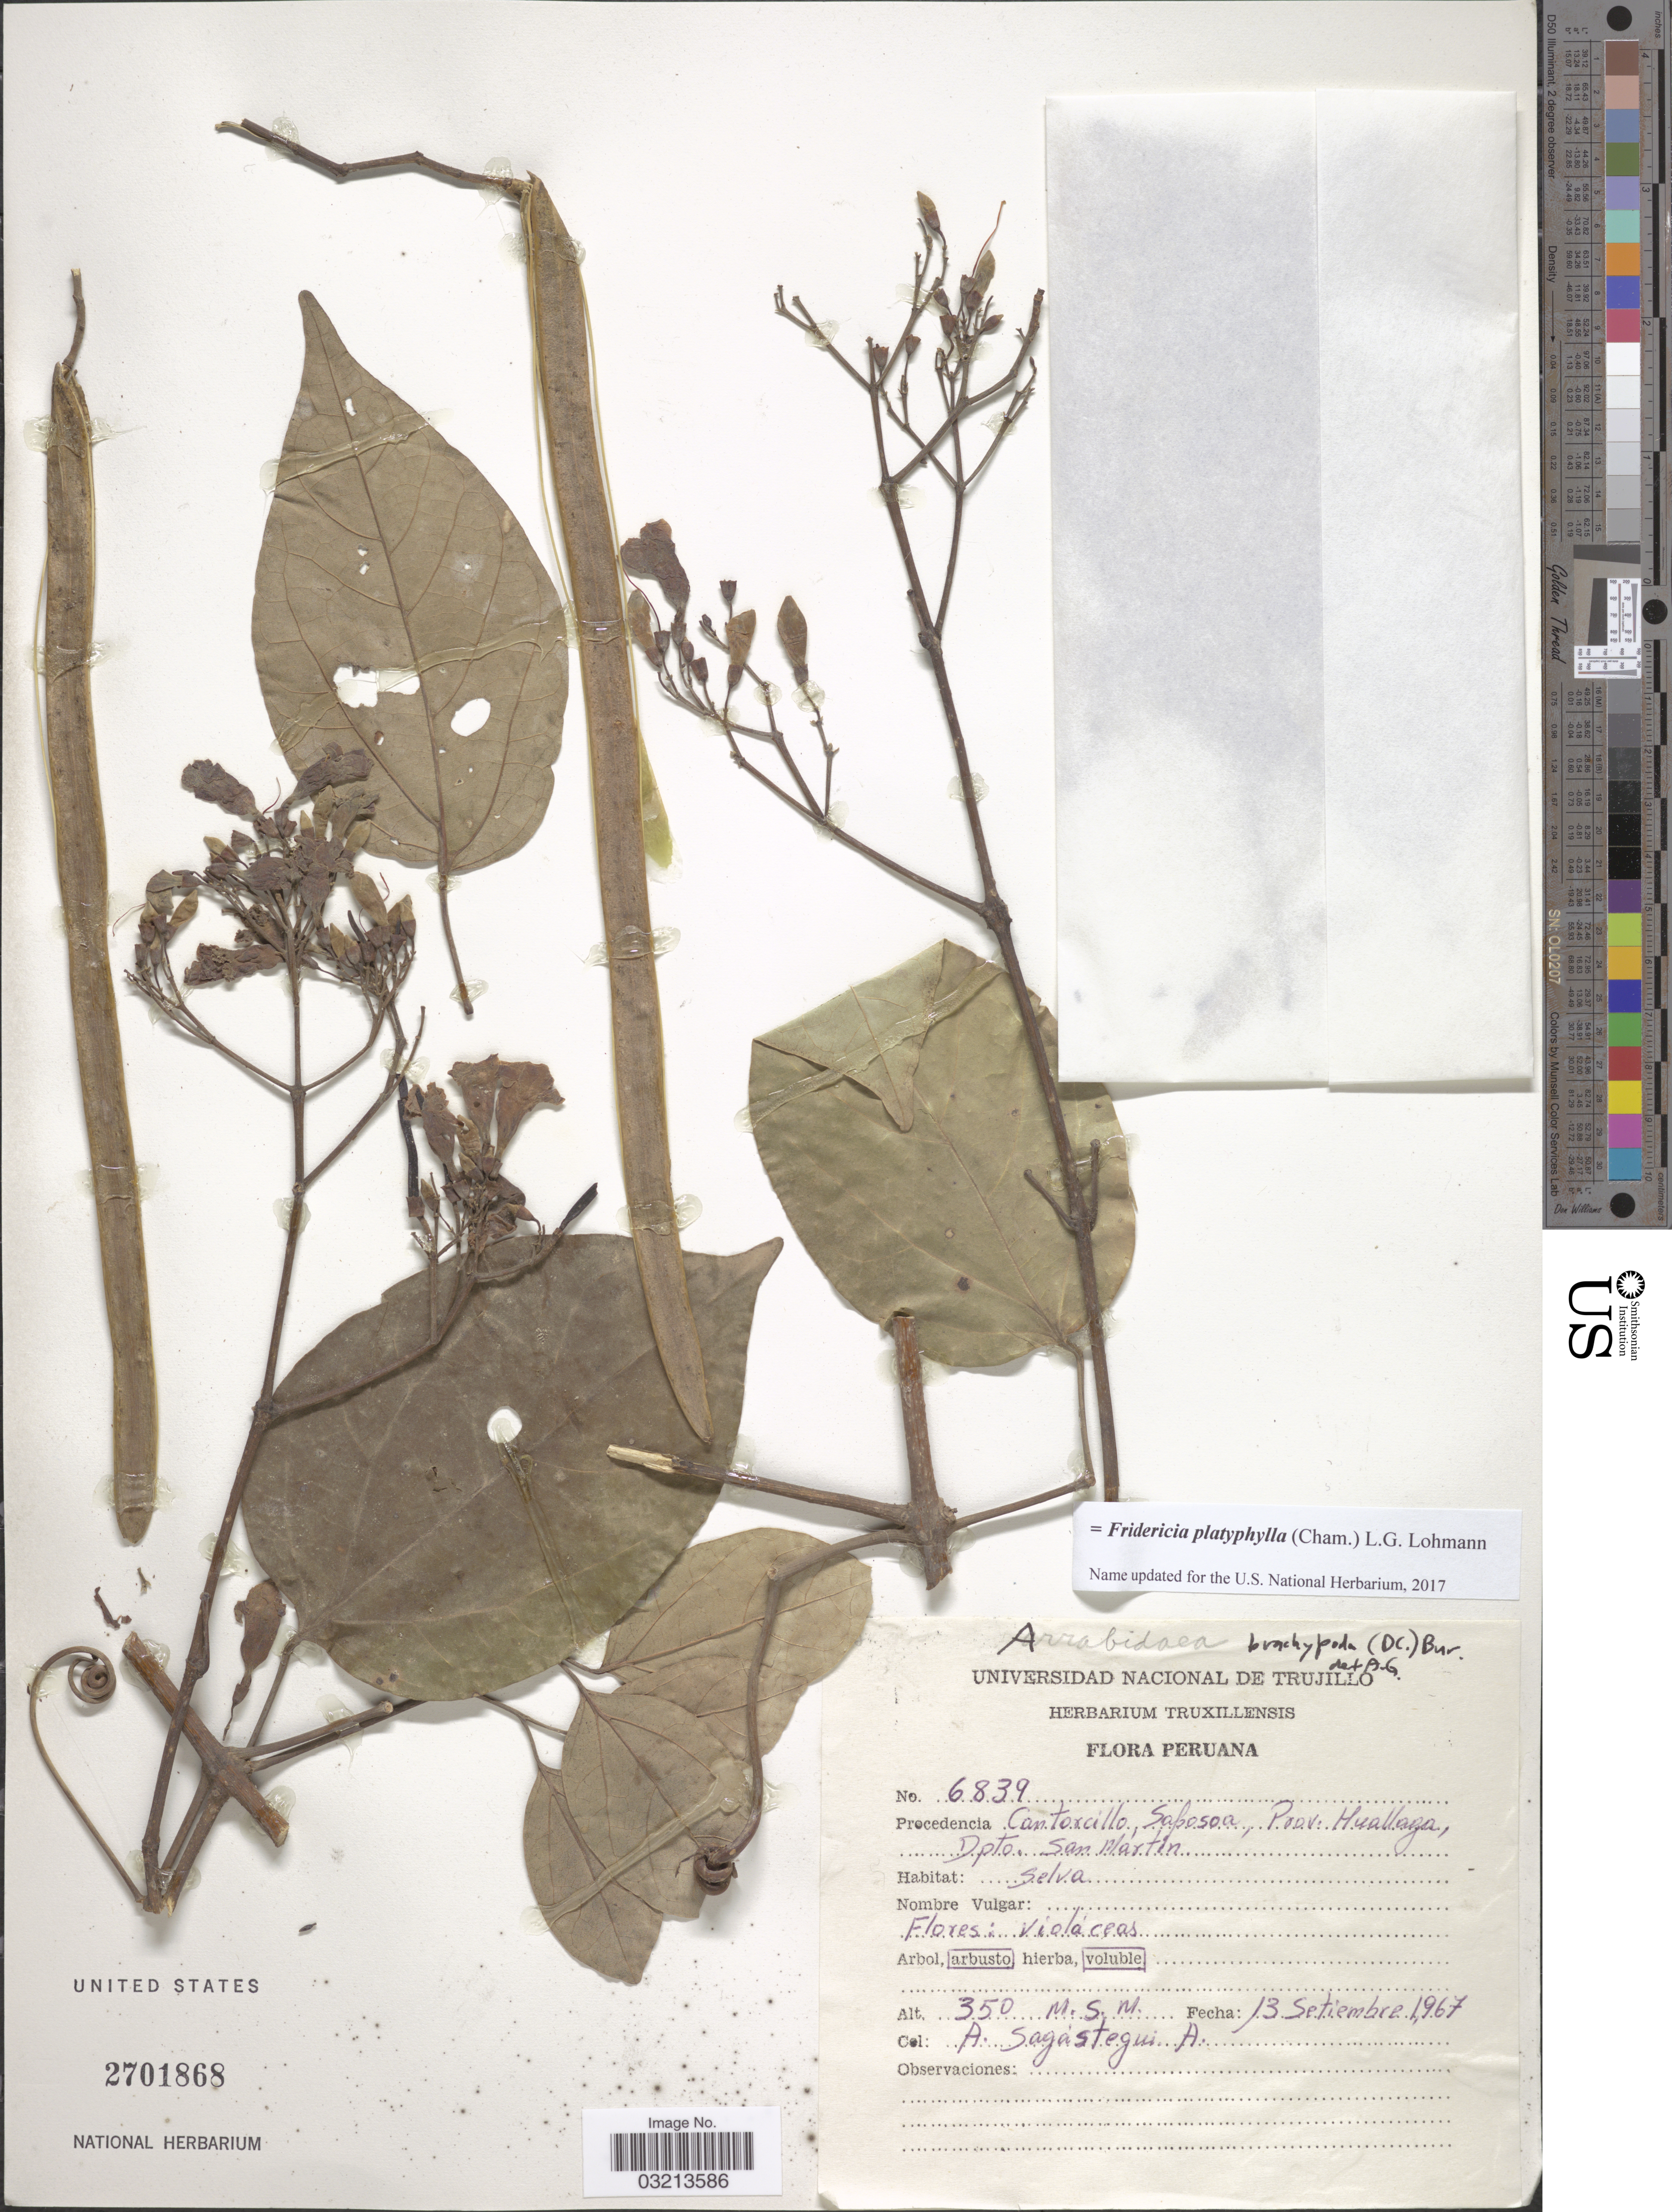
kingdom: Plantae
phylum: Tracheophyta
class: Magnoliopsida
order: Lamiales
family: Bignoniaceae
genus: Fridericia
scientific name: Fridericia platyphylla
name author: (Cham.) L.G. Lohmann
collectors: A. Sagástegui A.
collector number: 6839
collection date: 1967-09-13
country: Peru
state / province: San Martín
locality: Procedencia Cantoxcillo, Saposoa, Prov. Huallaga, Dpto. San Martin.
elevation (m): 350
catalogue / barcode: US 2701868